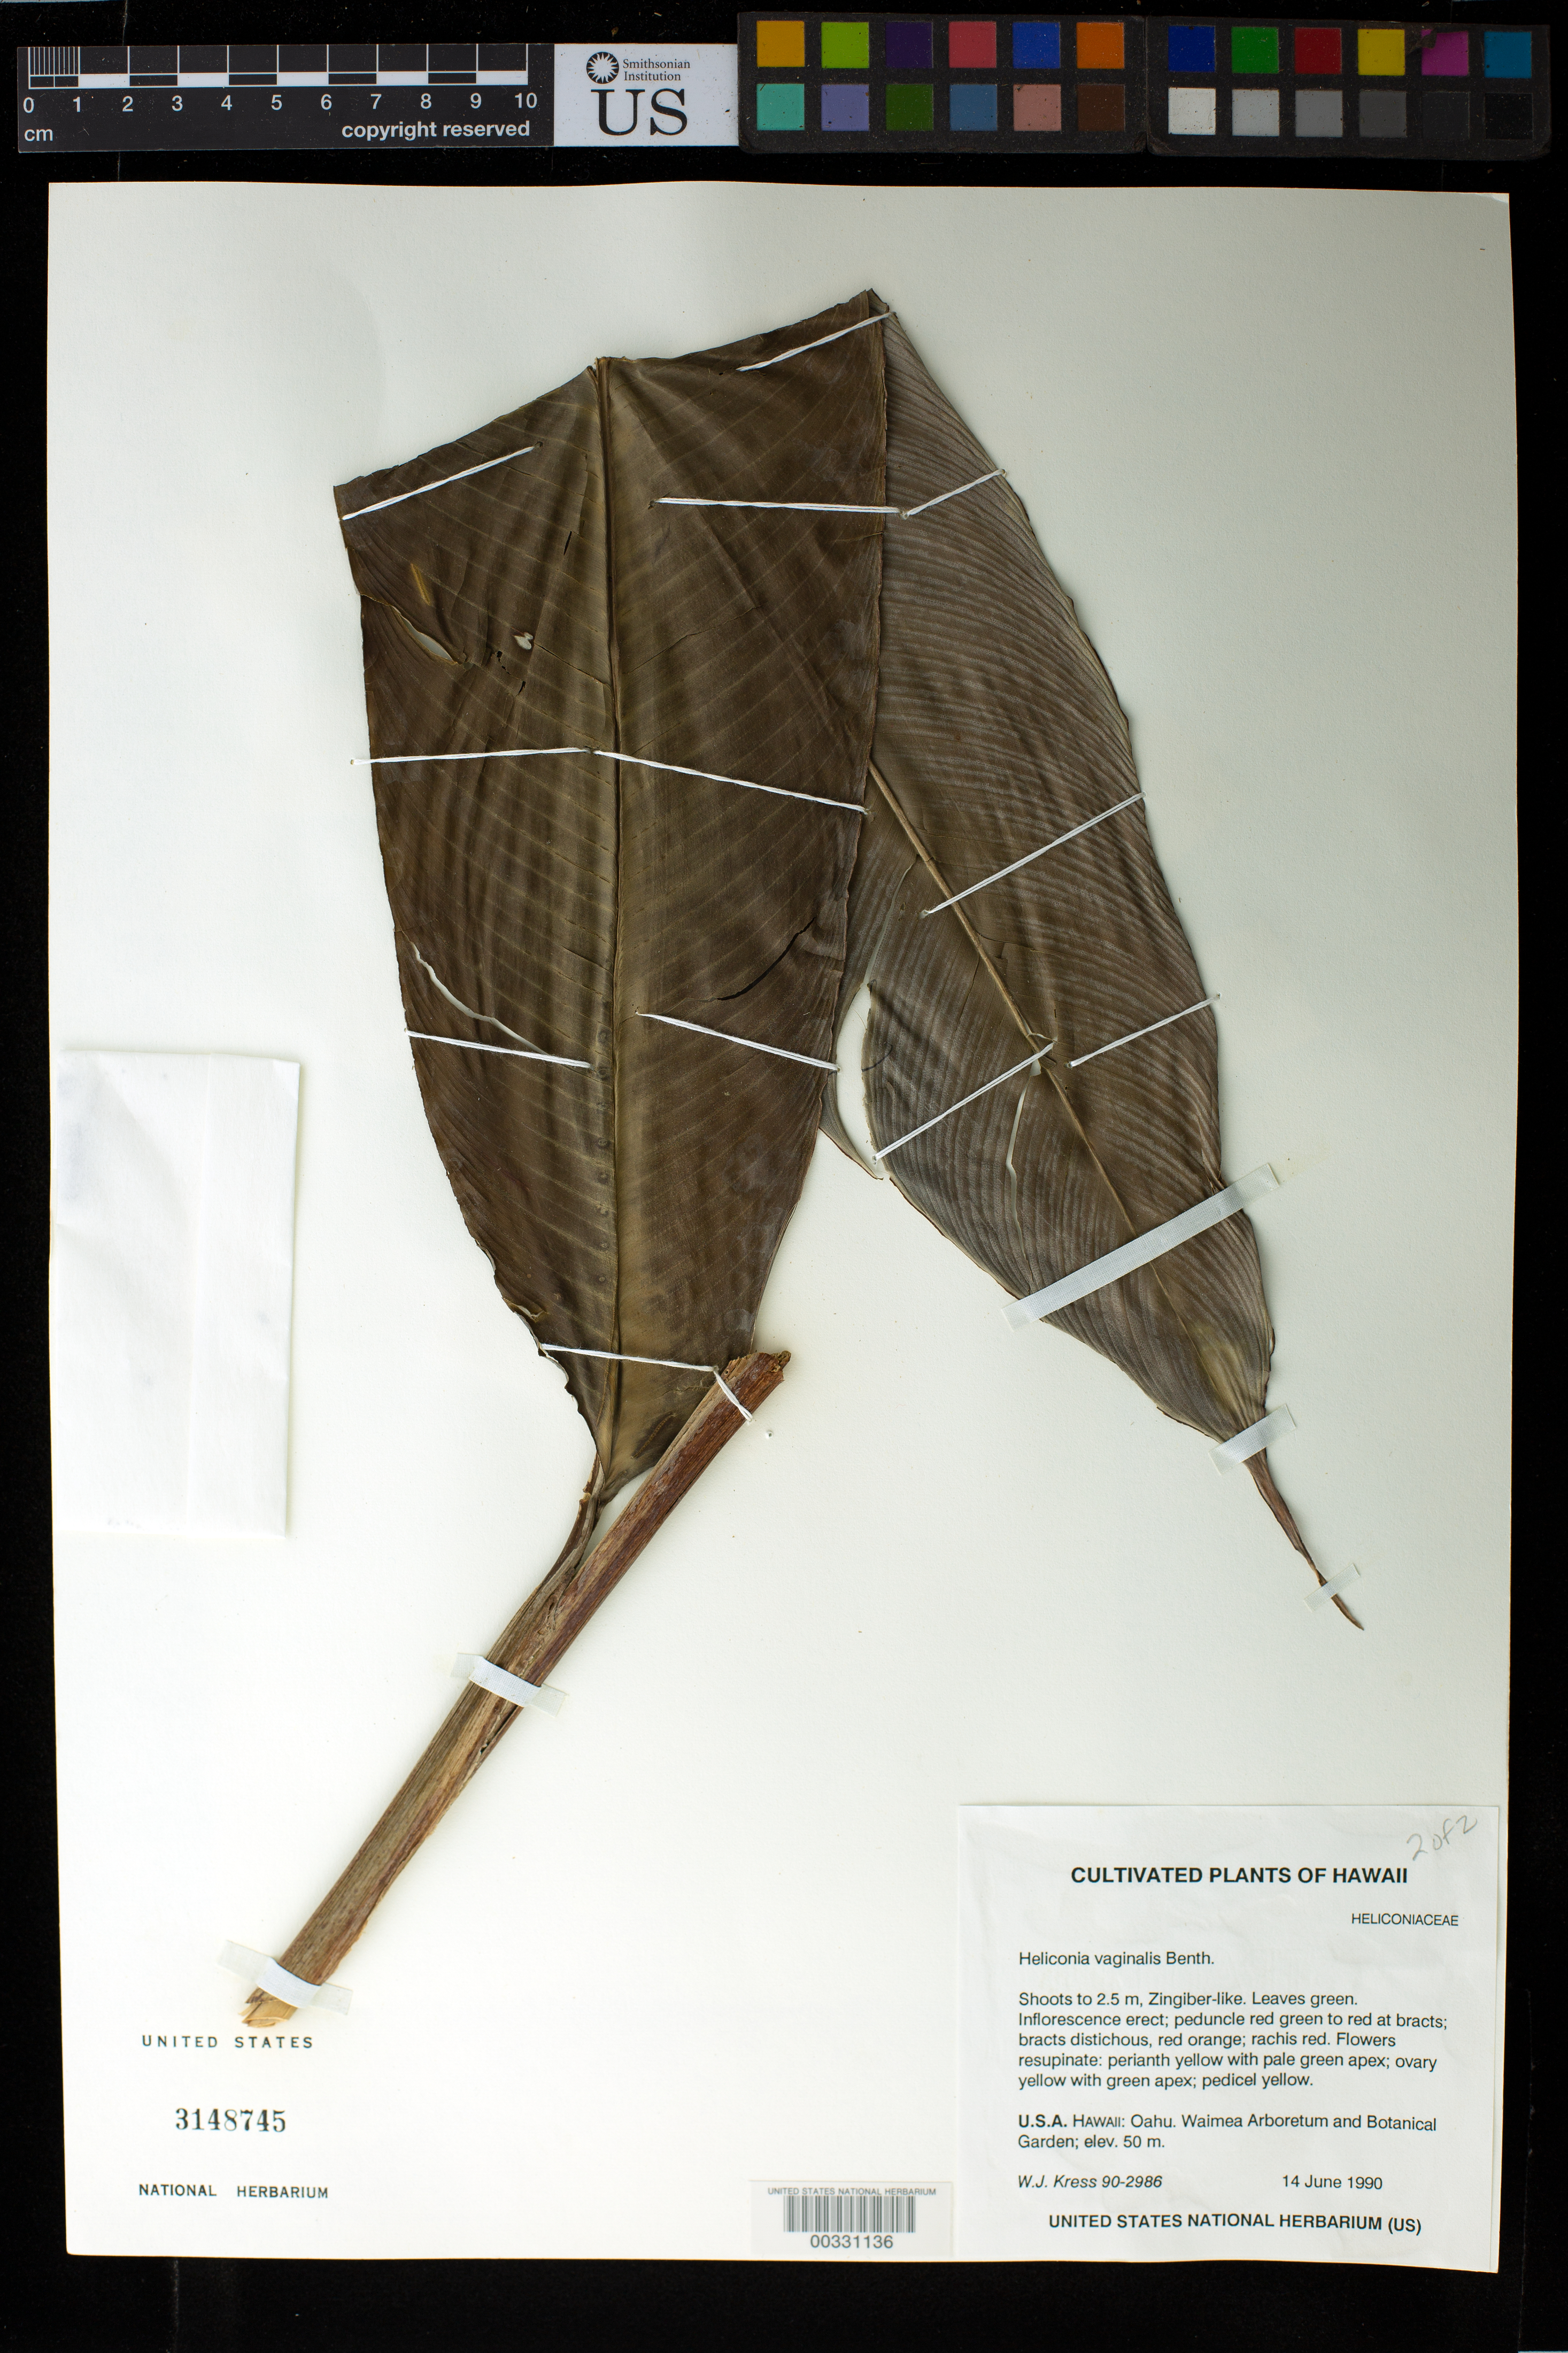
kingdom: Plantae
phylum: Tracheophyta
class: Liliopsida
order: Zingiberales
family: Heliconiaceae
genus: Heliconia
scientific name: Heliconia vaginalis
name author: Benth.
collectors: W. J. Kress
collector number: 90-2986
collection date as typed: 14 Jun 1990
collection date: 1990-06-14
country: United States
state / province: Hawaii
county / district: Honolulu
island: Oahu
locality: Lyon Arboretum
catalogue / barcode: US 3148745